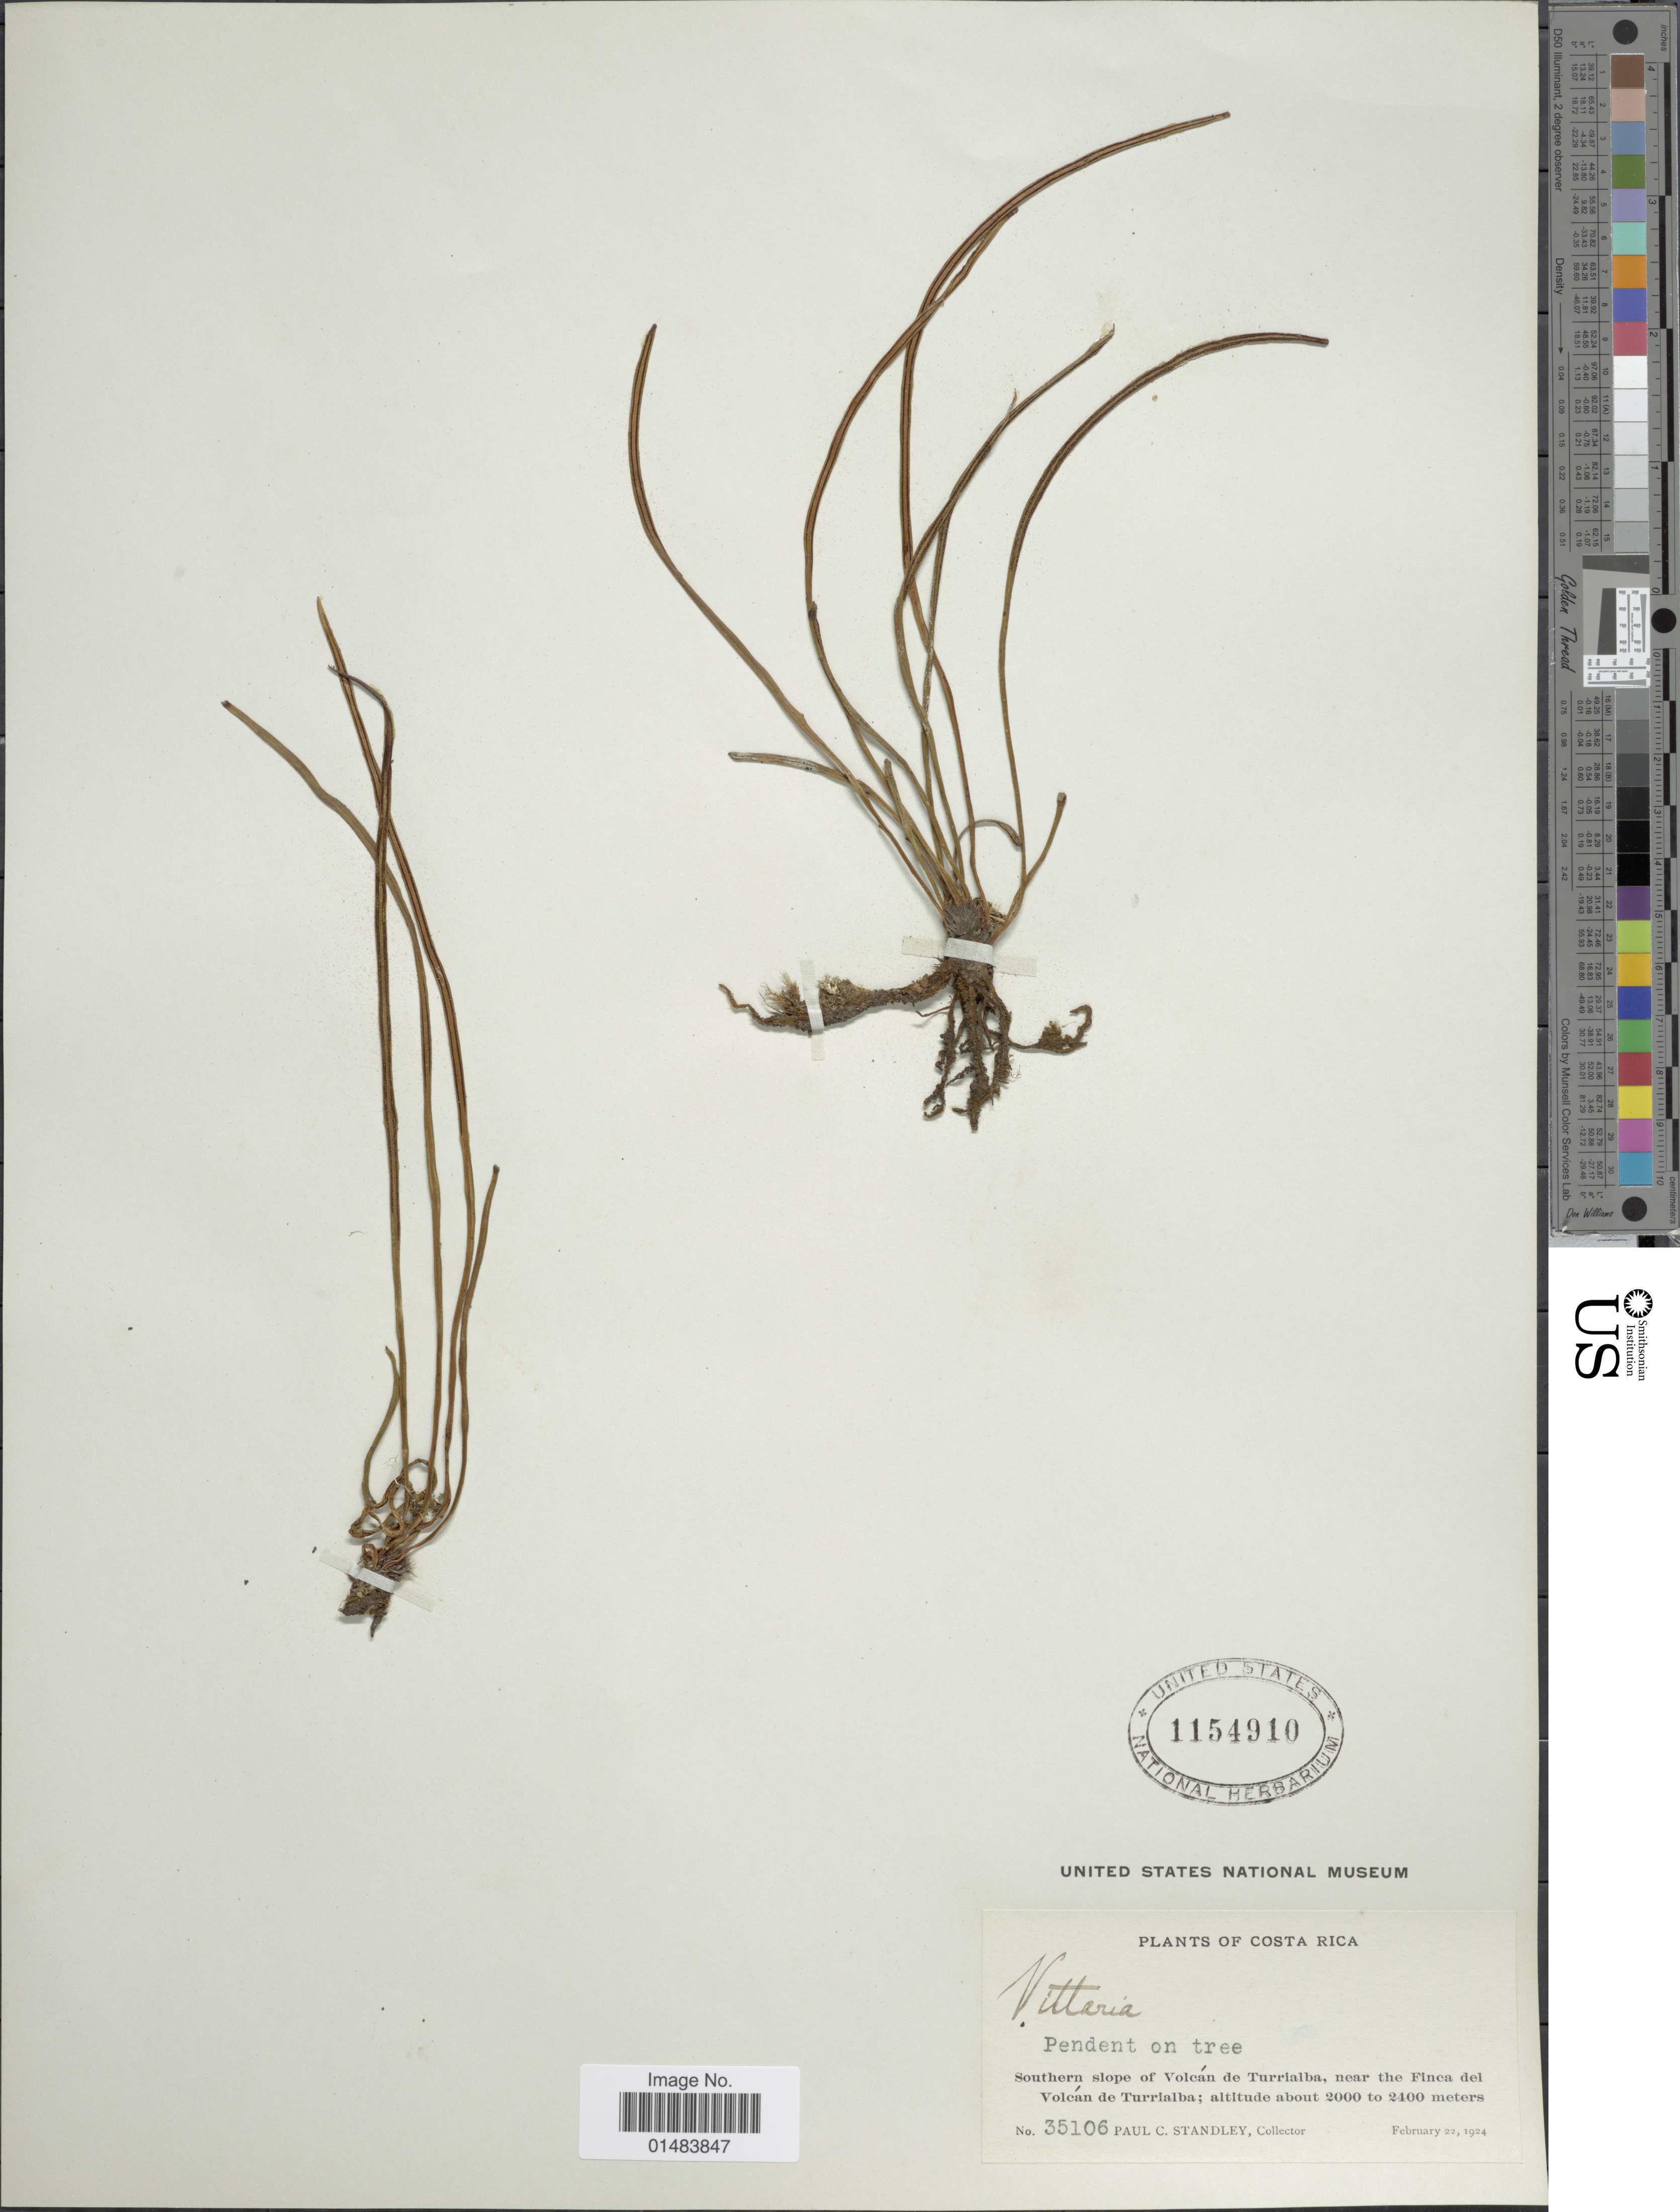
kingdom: Plantae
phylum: Tracheophyta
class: Polypodiopsida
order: Polypodiales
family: Pteridaceae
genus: Vittaria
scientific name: Vittaria sp.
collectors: P. C. Standley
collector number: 35106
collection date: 1924-02-22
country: Costa Rica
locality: Plants of Costa Rica, Southern slope of Volcan de Turrialba, near the Finca del Volcan de Turrialba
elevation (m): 2000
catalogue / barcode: US 1154910